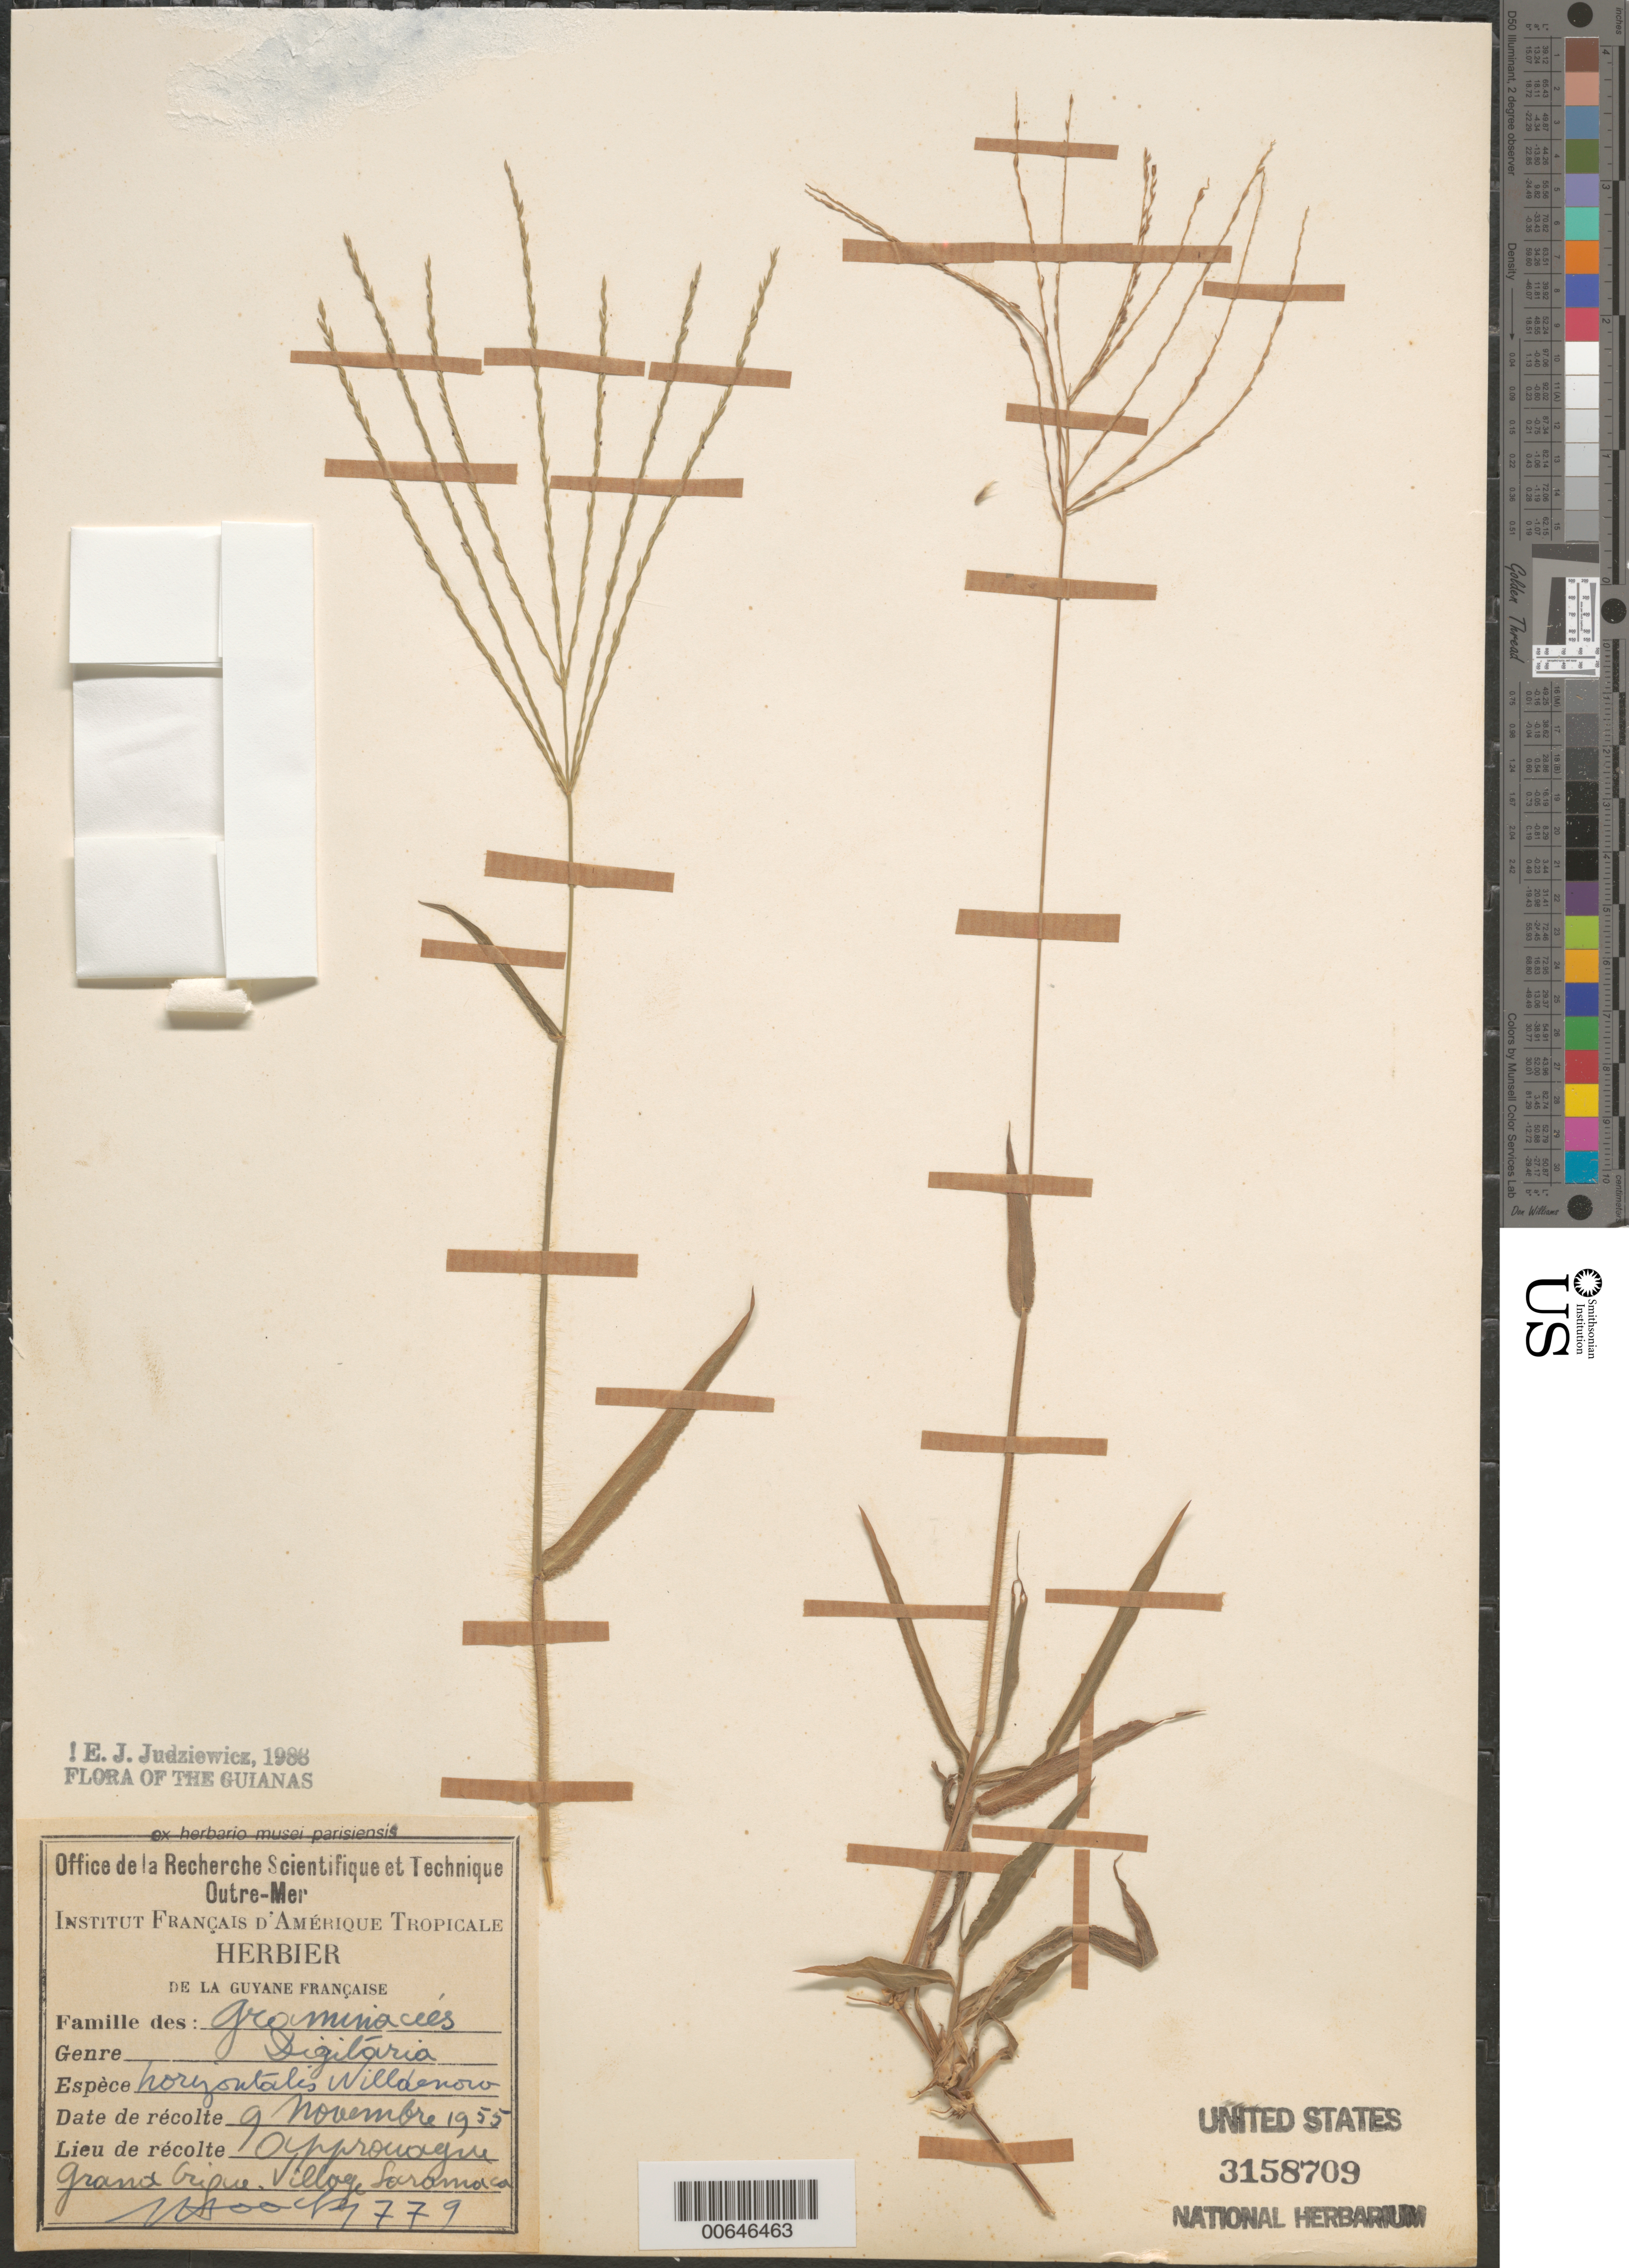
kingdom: Plantae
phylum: Tracheophyta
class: Liliopsida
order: Poales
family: Poaceae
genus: Digitaria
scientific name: Digitaria horizontalis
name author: Willd.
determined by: Judziewicz, E. J.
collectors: J. Hoock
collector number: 779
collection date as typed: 9-Nov-55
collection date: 1955-11-09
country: French Guiana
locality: Approuague, Grand Crique, Village Saramacca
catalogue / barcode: US 3158709